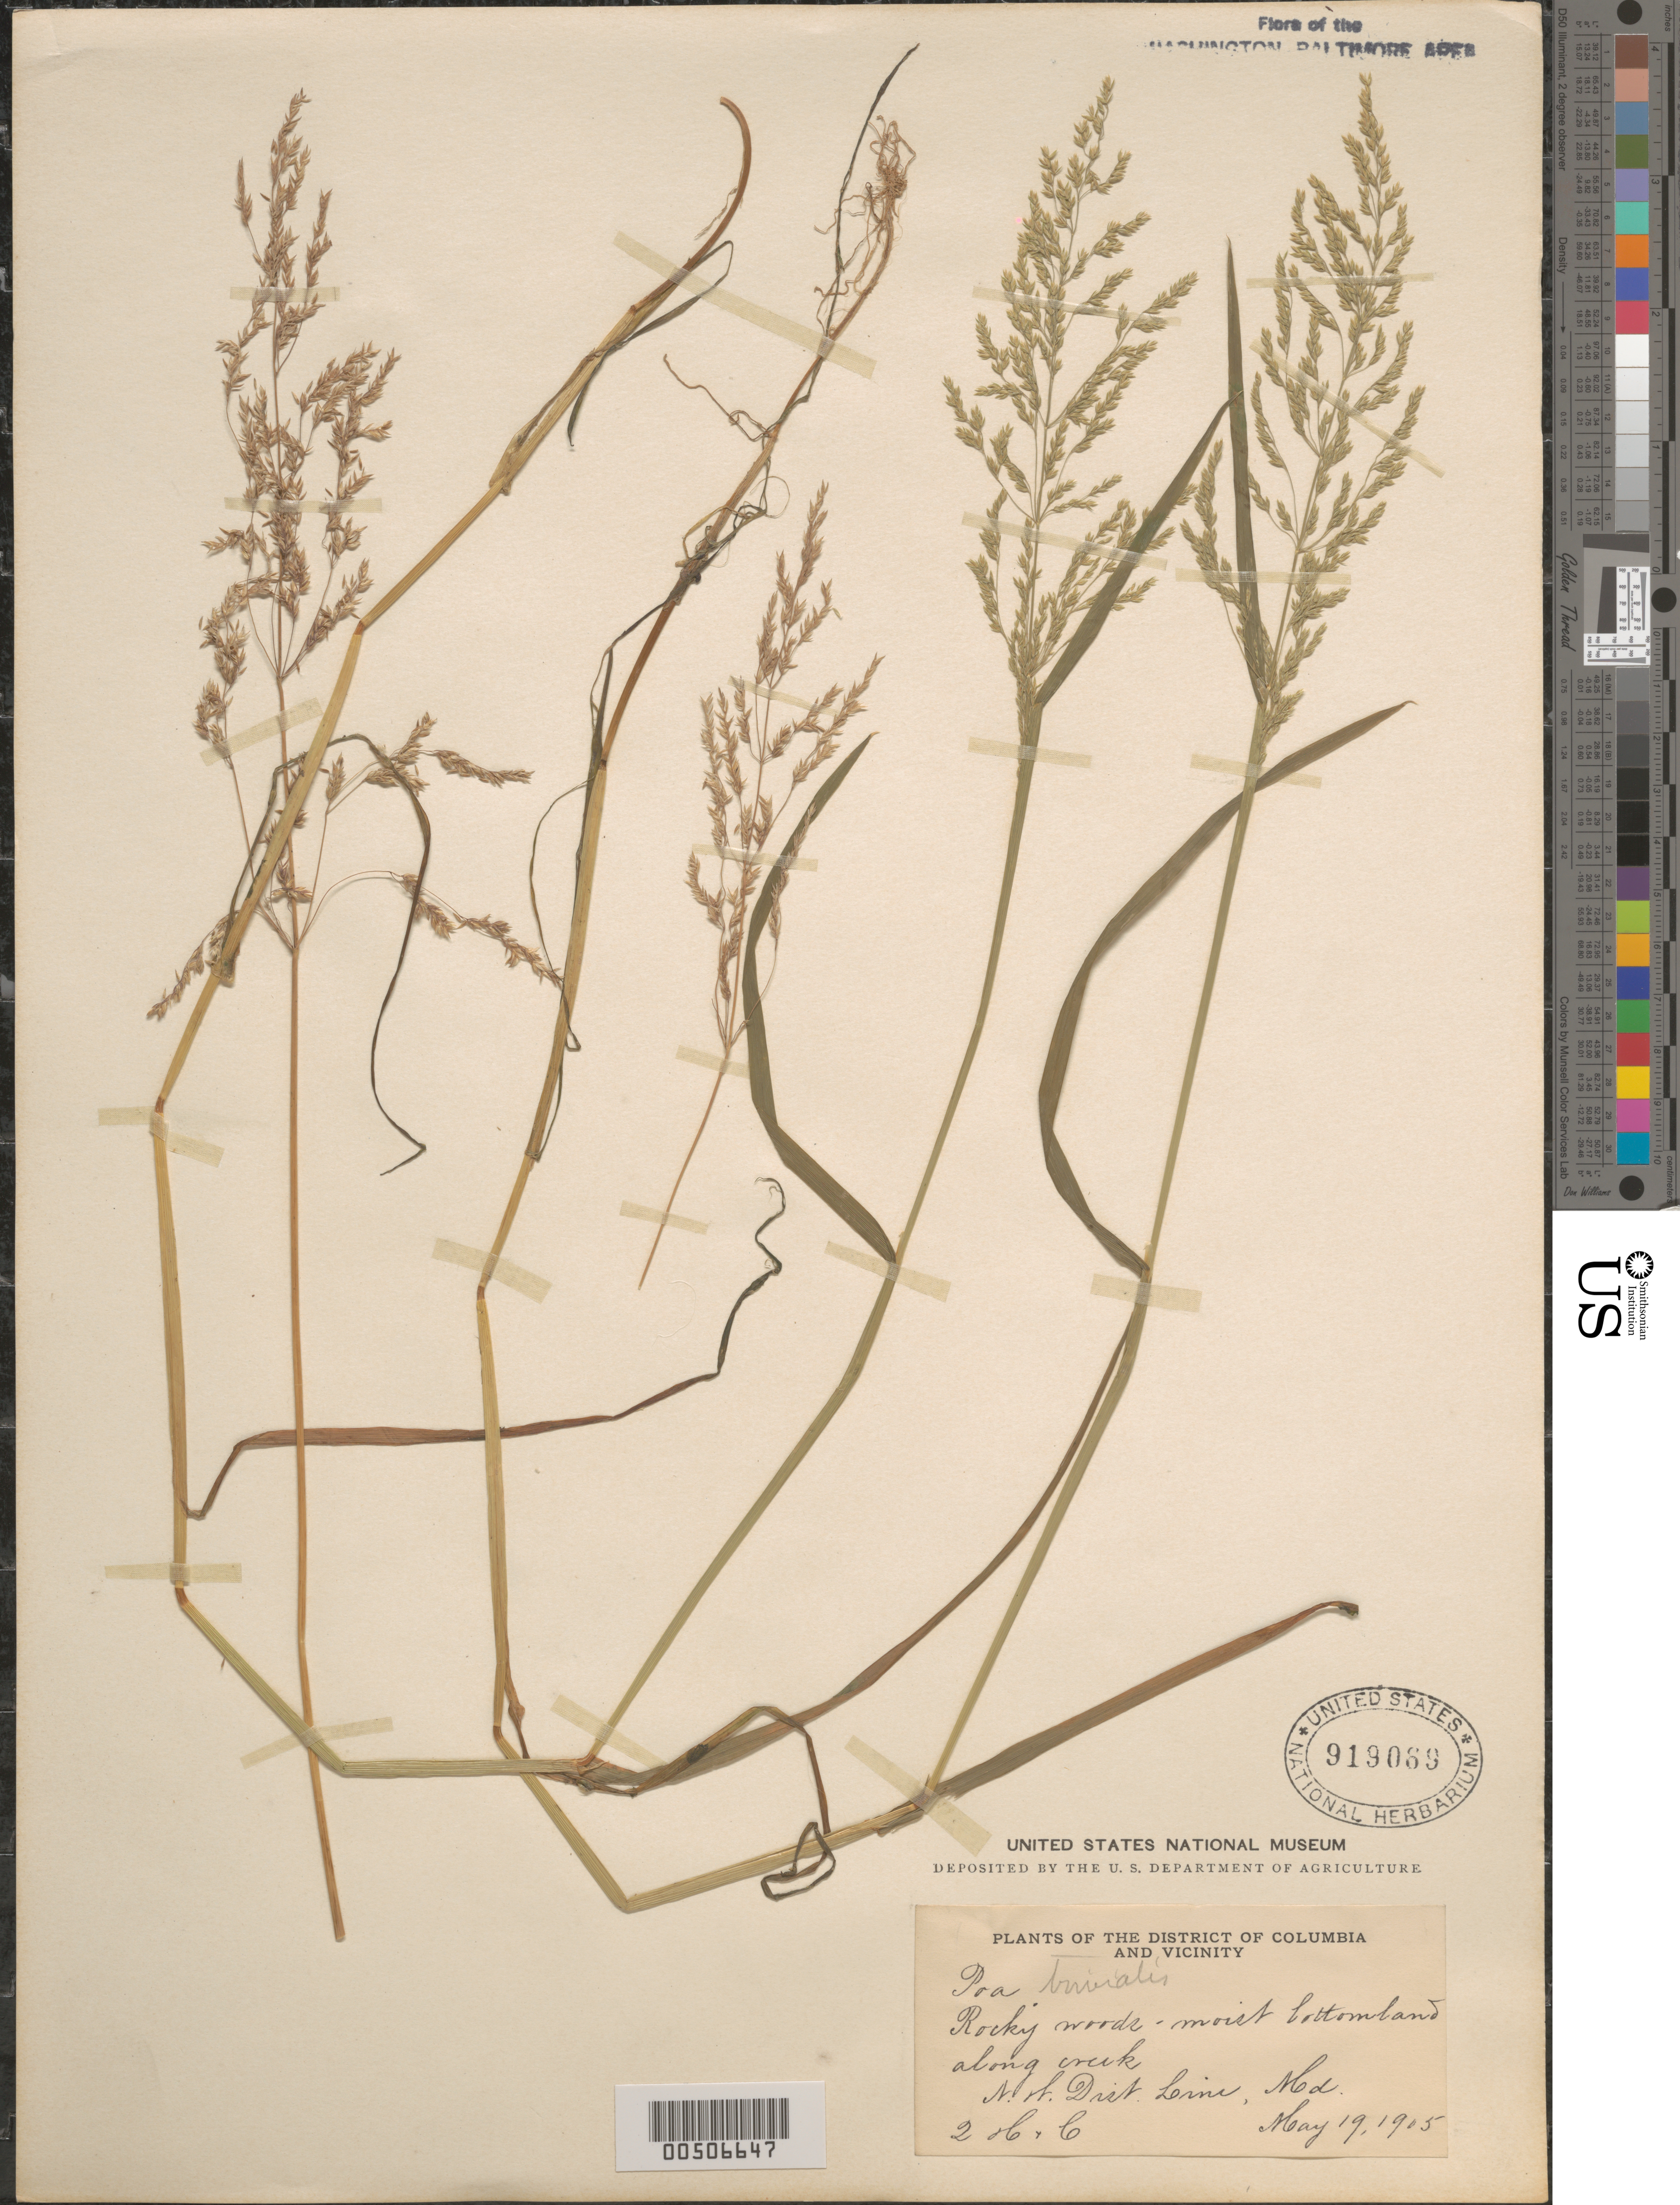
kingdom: Plantae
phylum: Tracheophyta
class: Liliopsida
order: Poales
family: Poaceae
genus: Poa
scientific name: Poa trivialis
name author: L.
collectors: A. S. Hitchcock & A. Chase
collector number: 2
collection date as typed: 19 May 1905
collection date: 1905-05-19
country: United States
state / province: Maryland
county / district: Montgomery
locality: N of Dist. Line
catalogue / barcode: US 919069